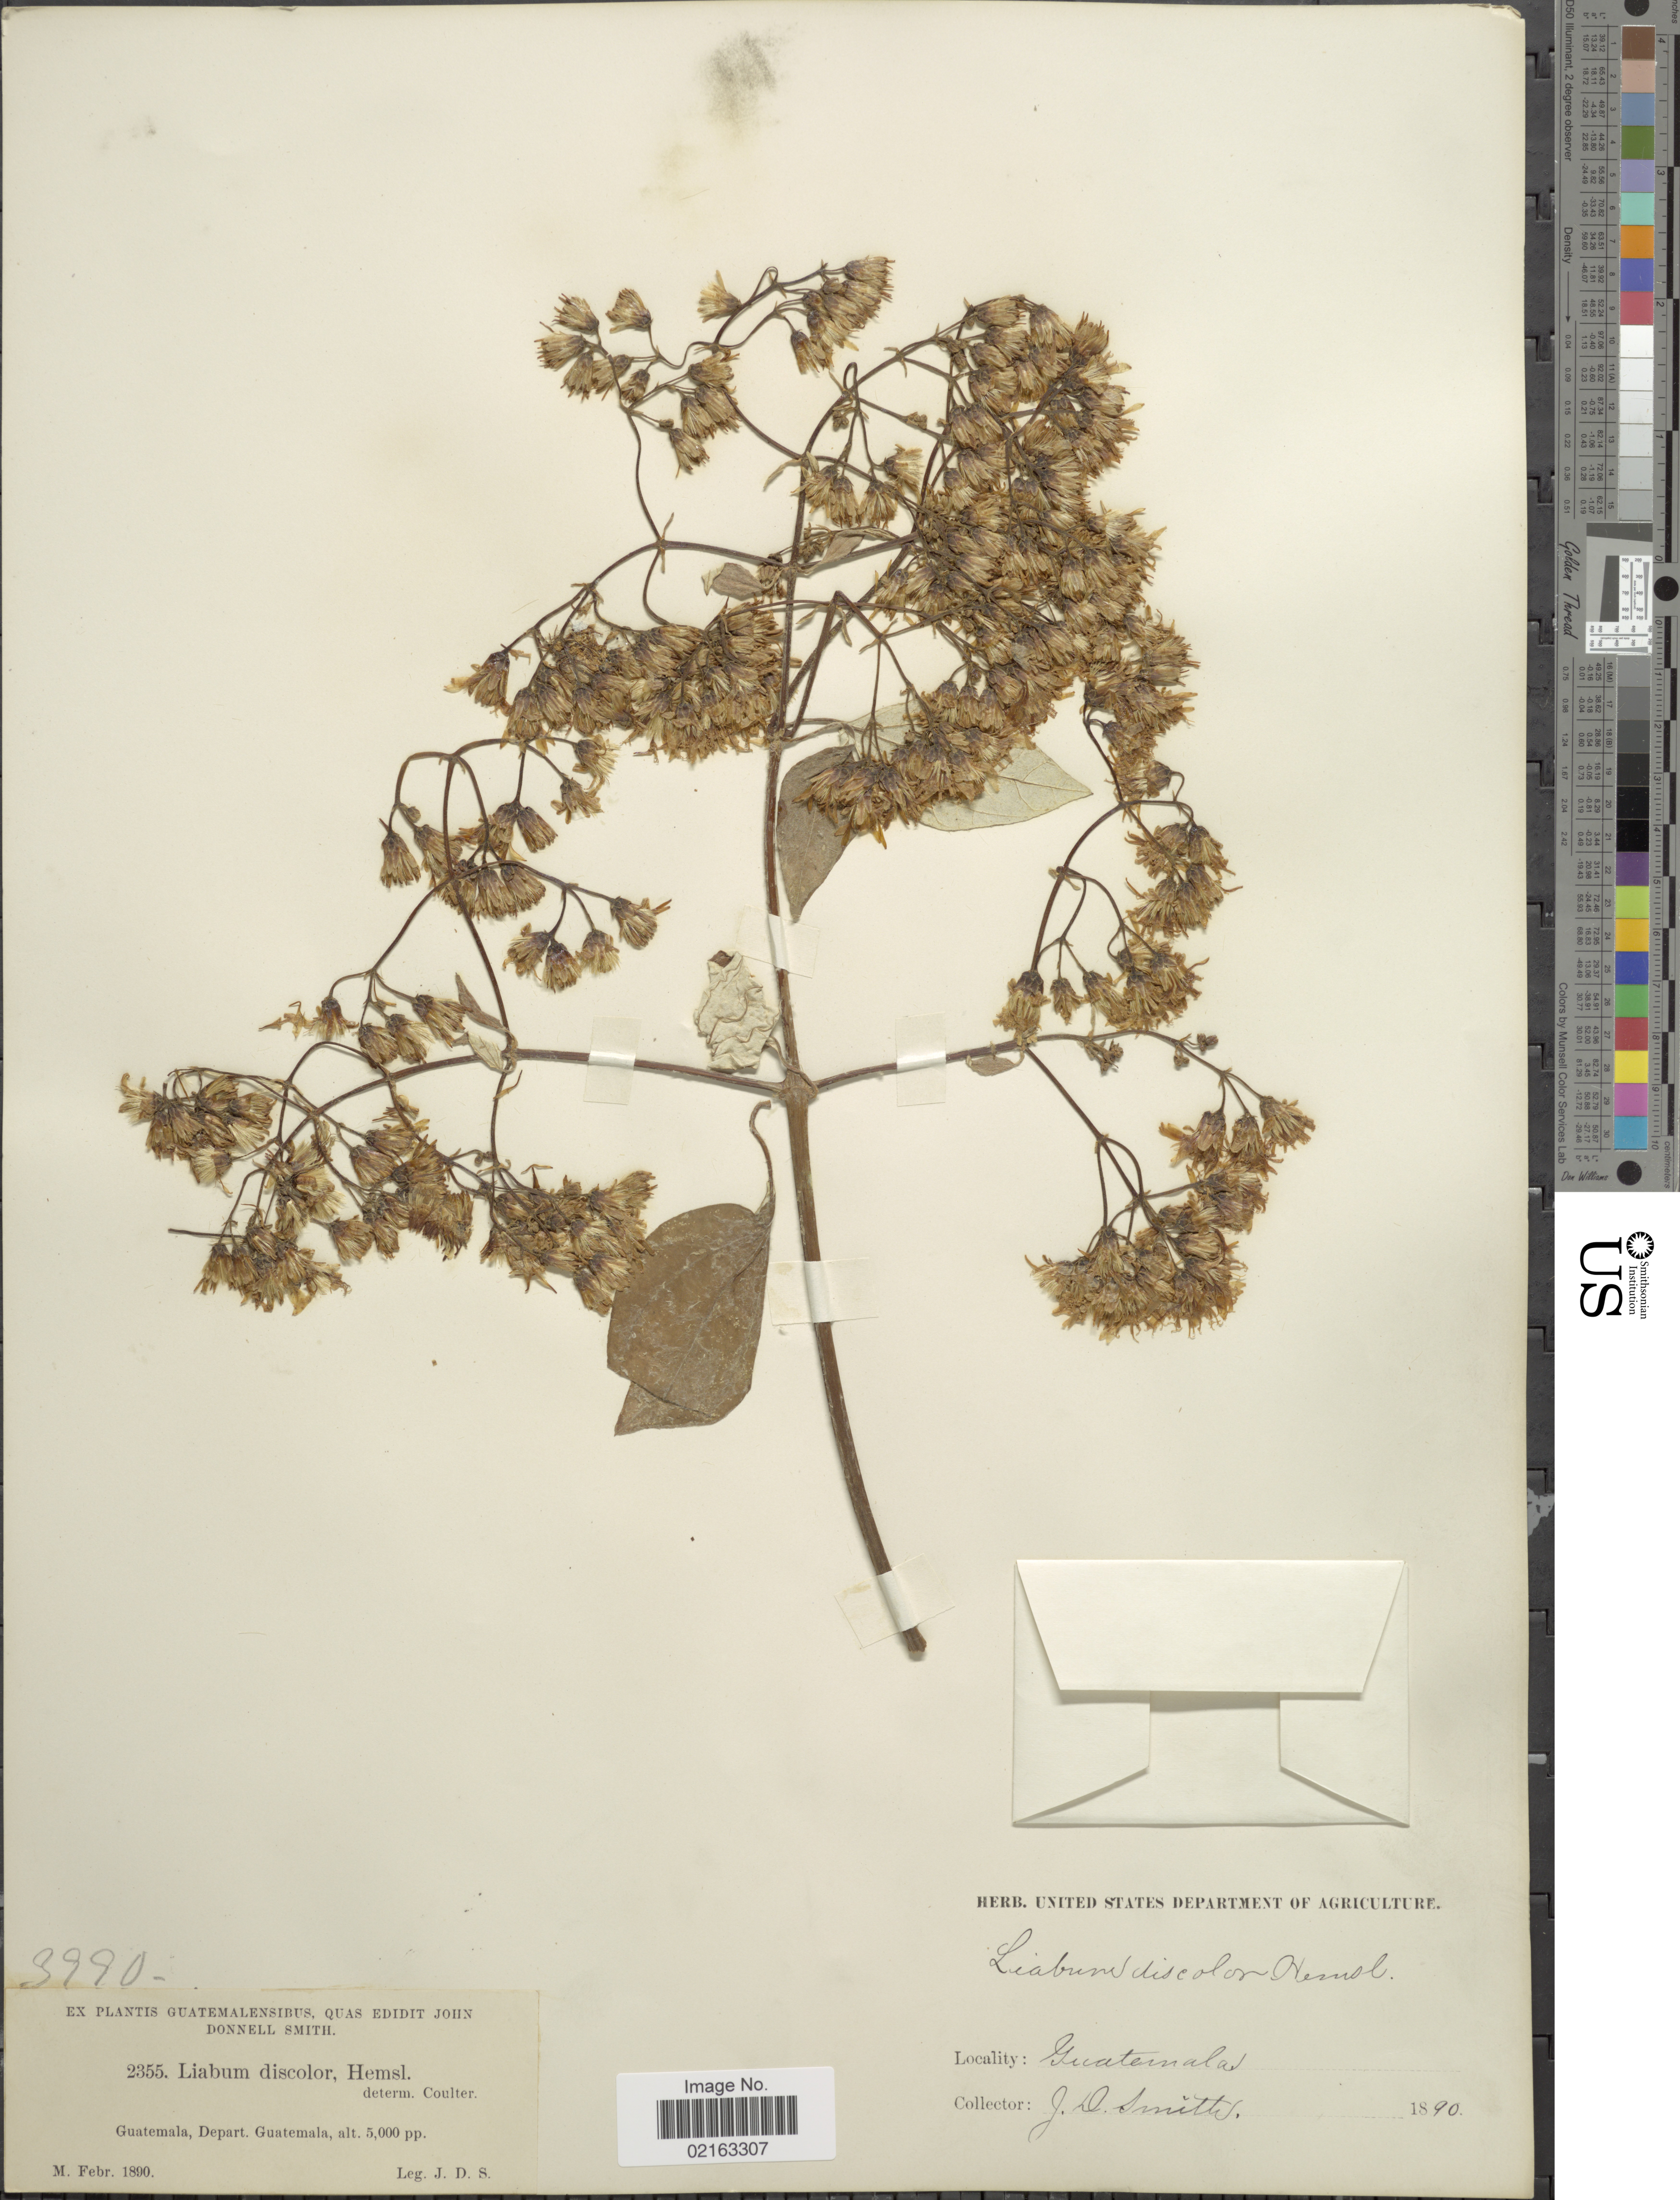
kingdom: Plantae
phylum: Tracheophyta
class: Magnoliopsida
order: Asterales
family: Asteraceae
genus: Sinclairia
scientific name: Sinclairia discolor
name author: Hook. & Arn.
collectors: J. Donnell Smith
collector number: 2355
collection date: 1890-02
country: Guatemala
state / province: Guatemala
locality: Guatemala, Depart. Guatemala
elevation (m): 1524